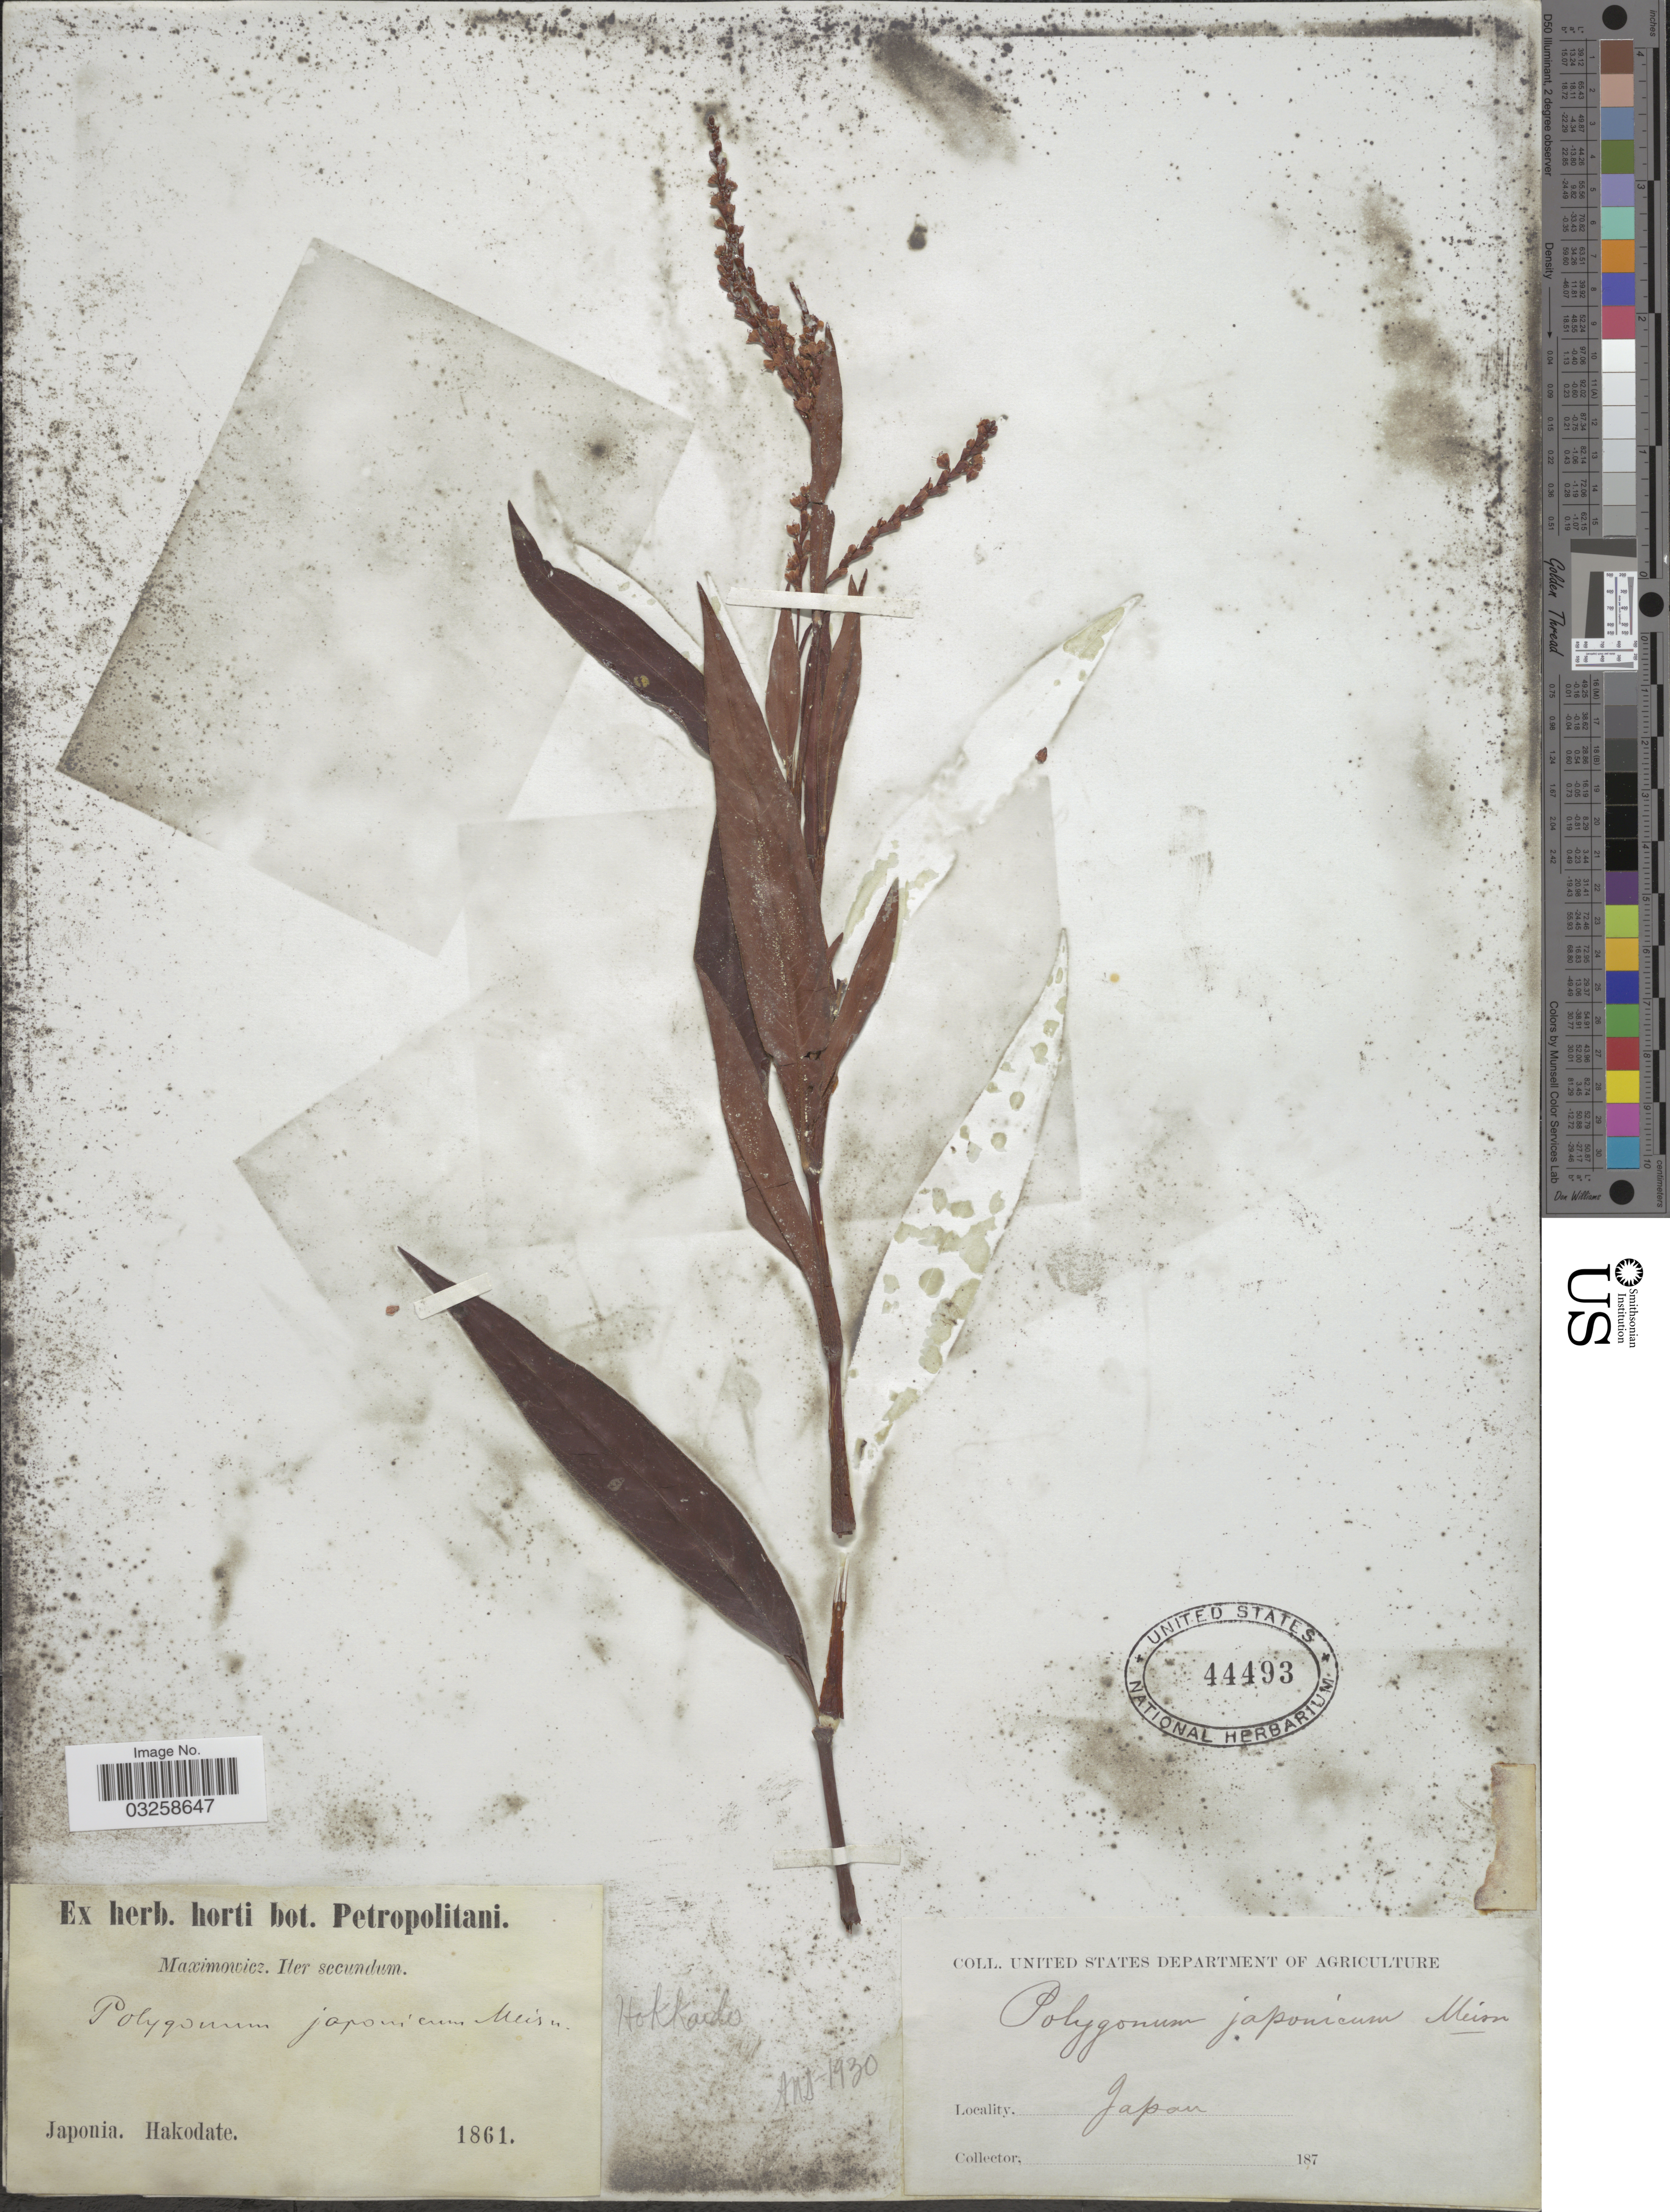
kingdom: Plantae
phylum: Tracheophyta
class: Magnoliopsida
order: Caryophyllales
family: Polygonaceae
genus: Polygonum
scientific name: Polygonum japonicum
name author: Meisn.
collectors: -. Maximowicz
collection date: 1861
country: Japan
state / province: Hokkaidō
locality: Hakodate. Hakkado.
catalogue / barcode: US 44493